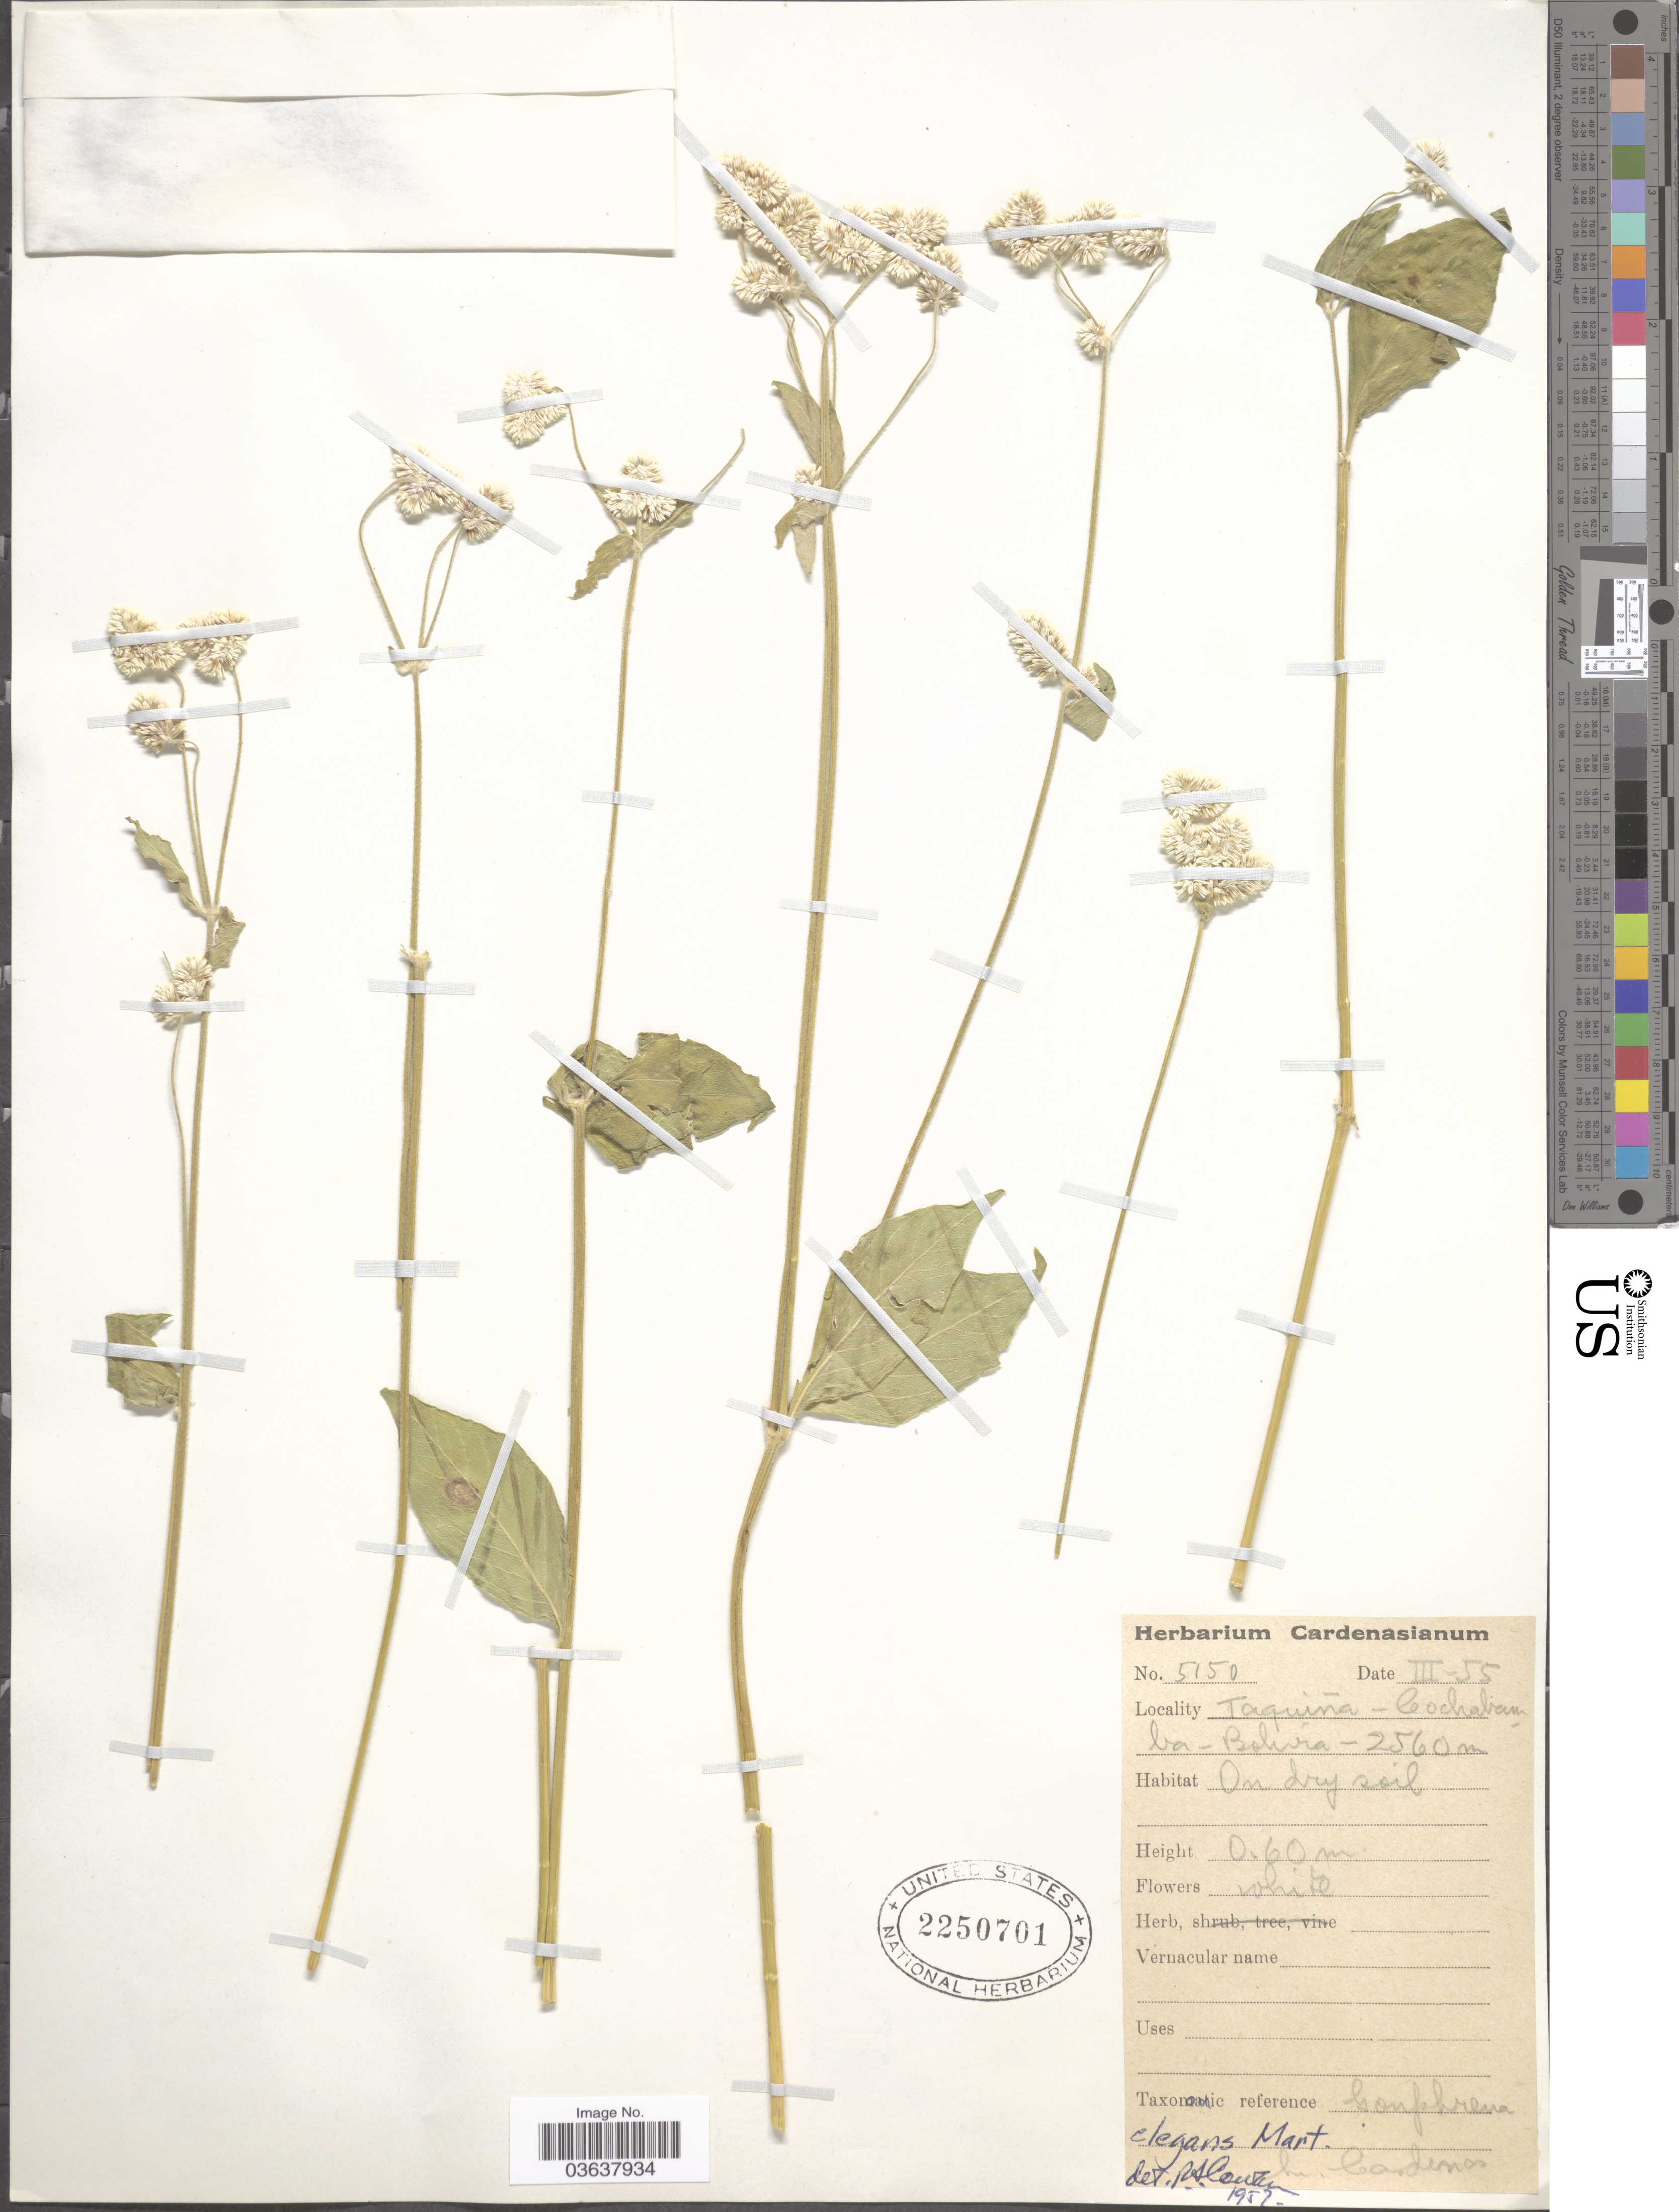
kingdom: Plantae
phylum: Tracheophyta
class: Magnoliopsida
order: Caryophyllales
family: Amaranthaceae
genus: Gomphrena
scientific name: Gomphrena elegans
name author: Mart.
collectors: M. Cárdenas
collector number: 5150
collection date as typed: Transcribed d/m/y: /3/55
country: Bolivia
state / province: Cochabamba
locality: Taquiña.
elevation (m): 2560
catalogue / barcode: US 2250701